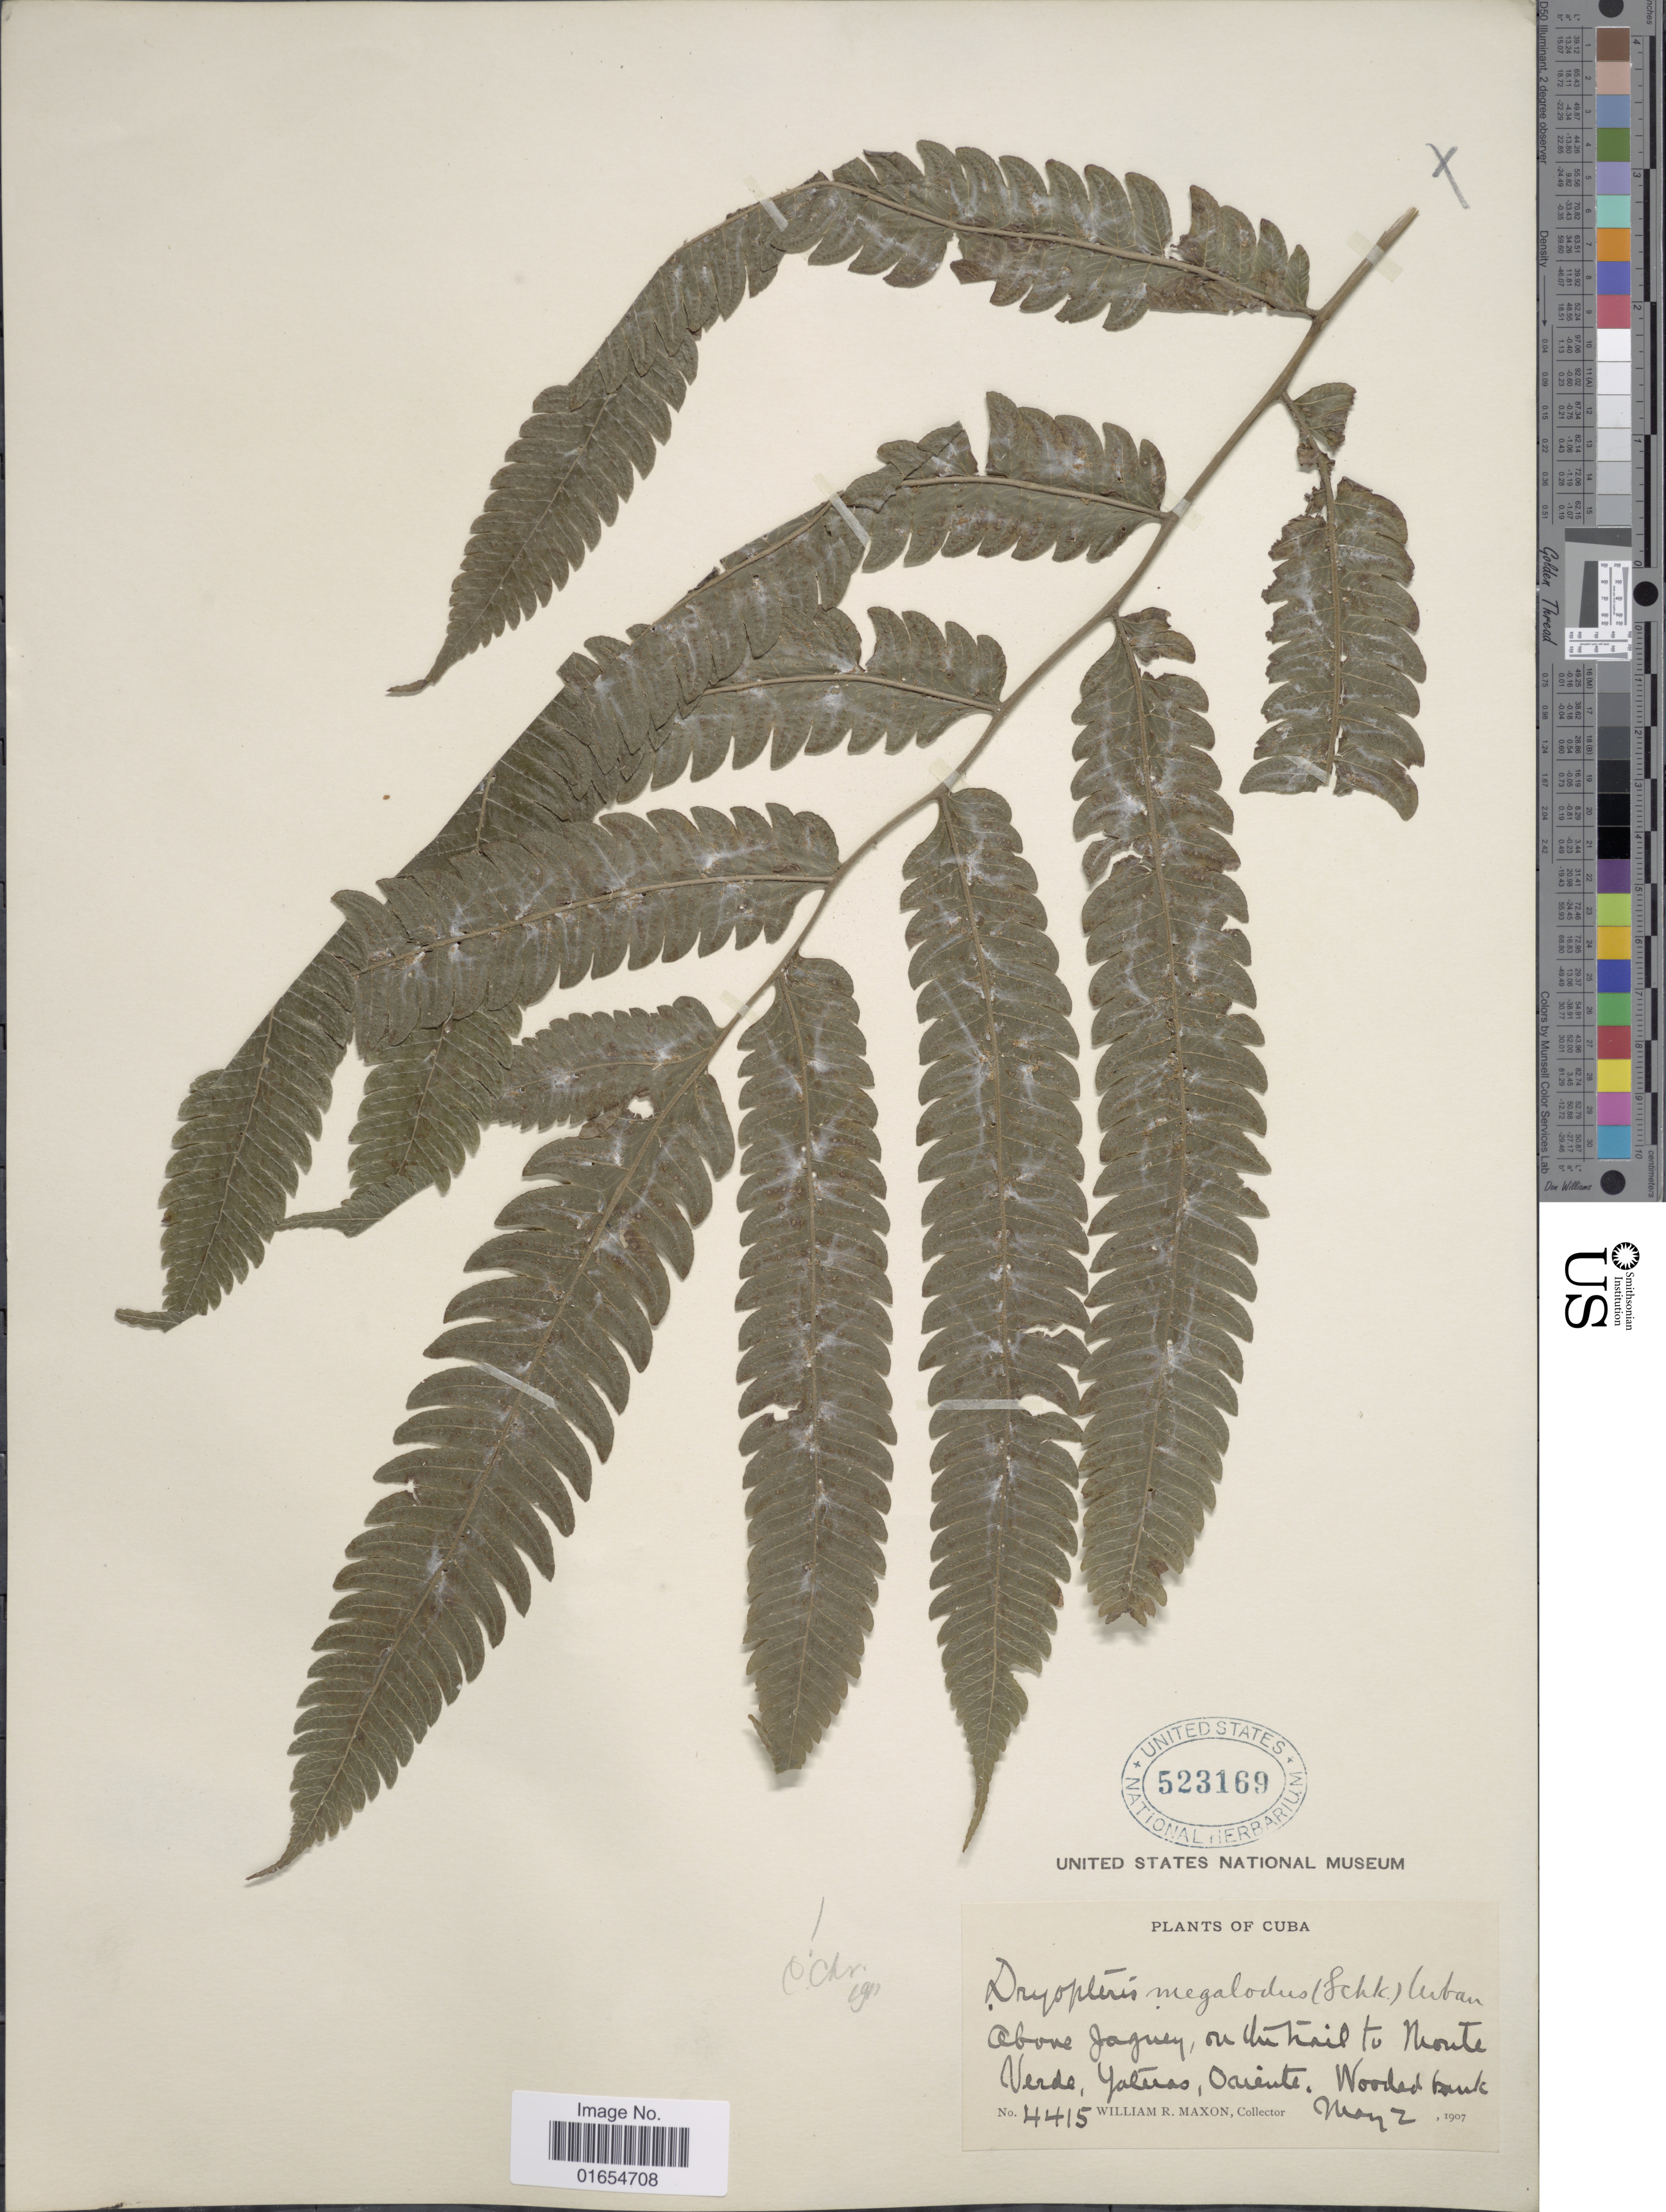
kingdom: Plantae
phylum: Tracheophyta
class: Polypodiopsida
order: Polypodiales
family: Thelypteridaceae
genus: Goniopteris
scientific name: Goniopteris pennata (Poir.) comb. nov., ined 2015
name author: (Poir.)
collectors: W. R. Maxon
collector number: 4415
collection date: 1907-05-02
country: Cuba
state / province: Oriente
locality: Above Jaguey, on the trail to Monte Verde, Yateras, wooded bank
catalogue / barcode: US 523169